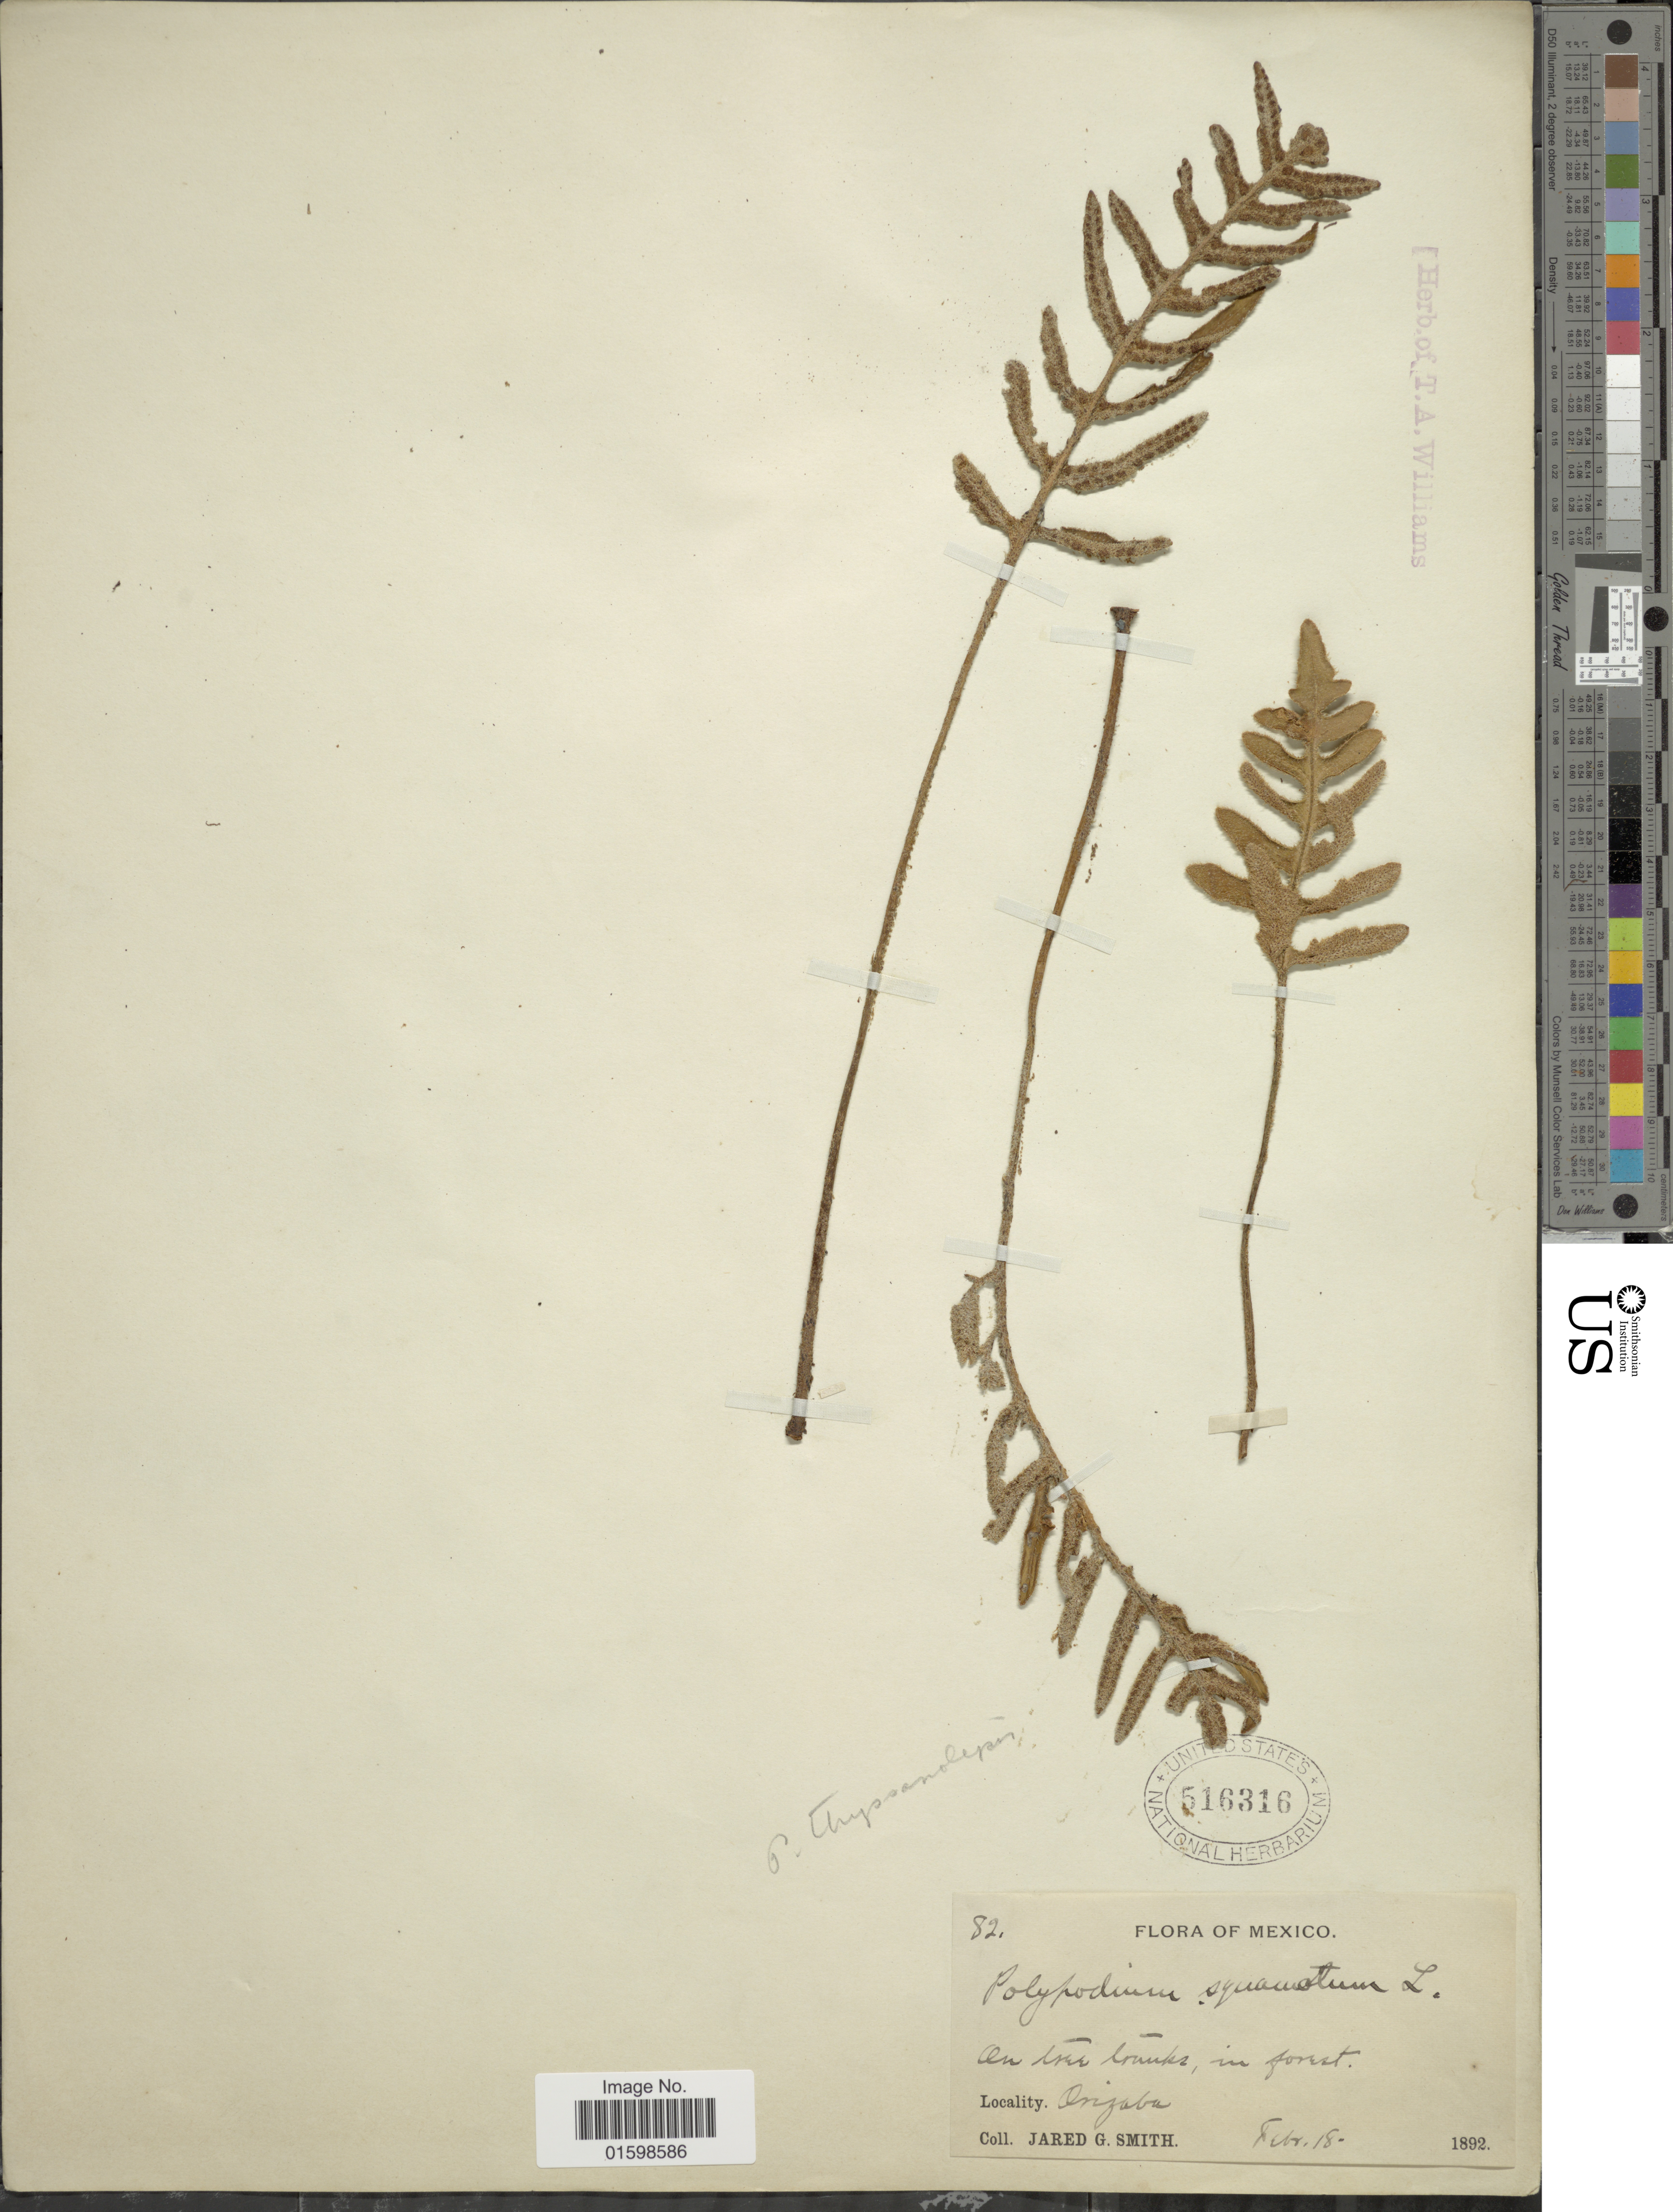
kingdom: Plantae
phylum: Tracheophyta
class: Polypodiopsida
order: Polypodiales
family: Polypodiaceae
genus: Pleopeltis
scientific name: Pleopeltis thyssanolepis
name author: (A. Braun ex Klotzsch) E.G. Andrews & Windham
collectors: J. G. Smith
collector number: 82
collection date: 1892-02-18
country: Mexico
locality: On tree trunks, in forest, Orizaba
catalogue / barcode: US 516316